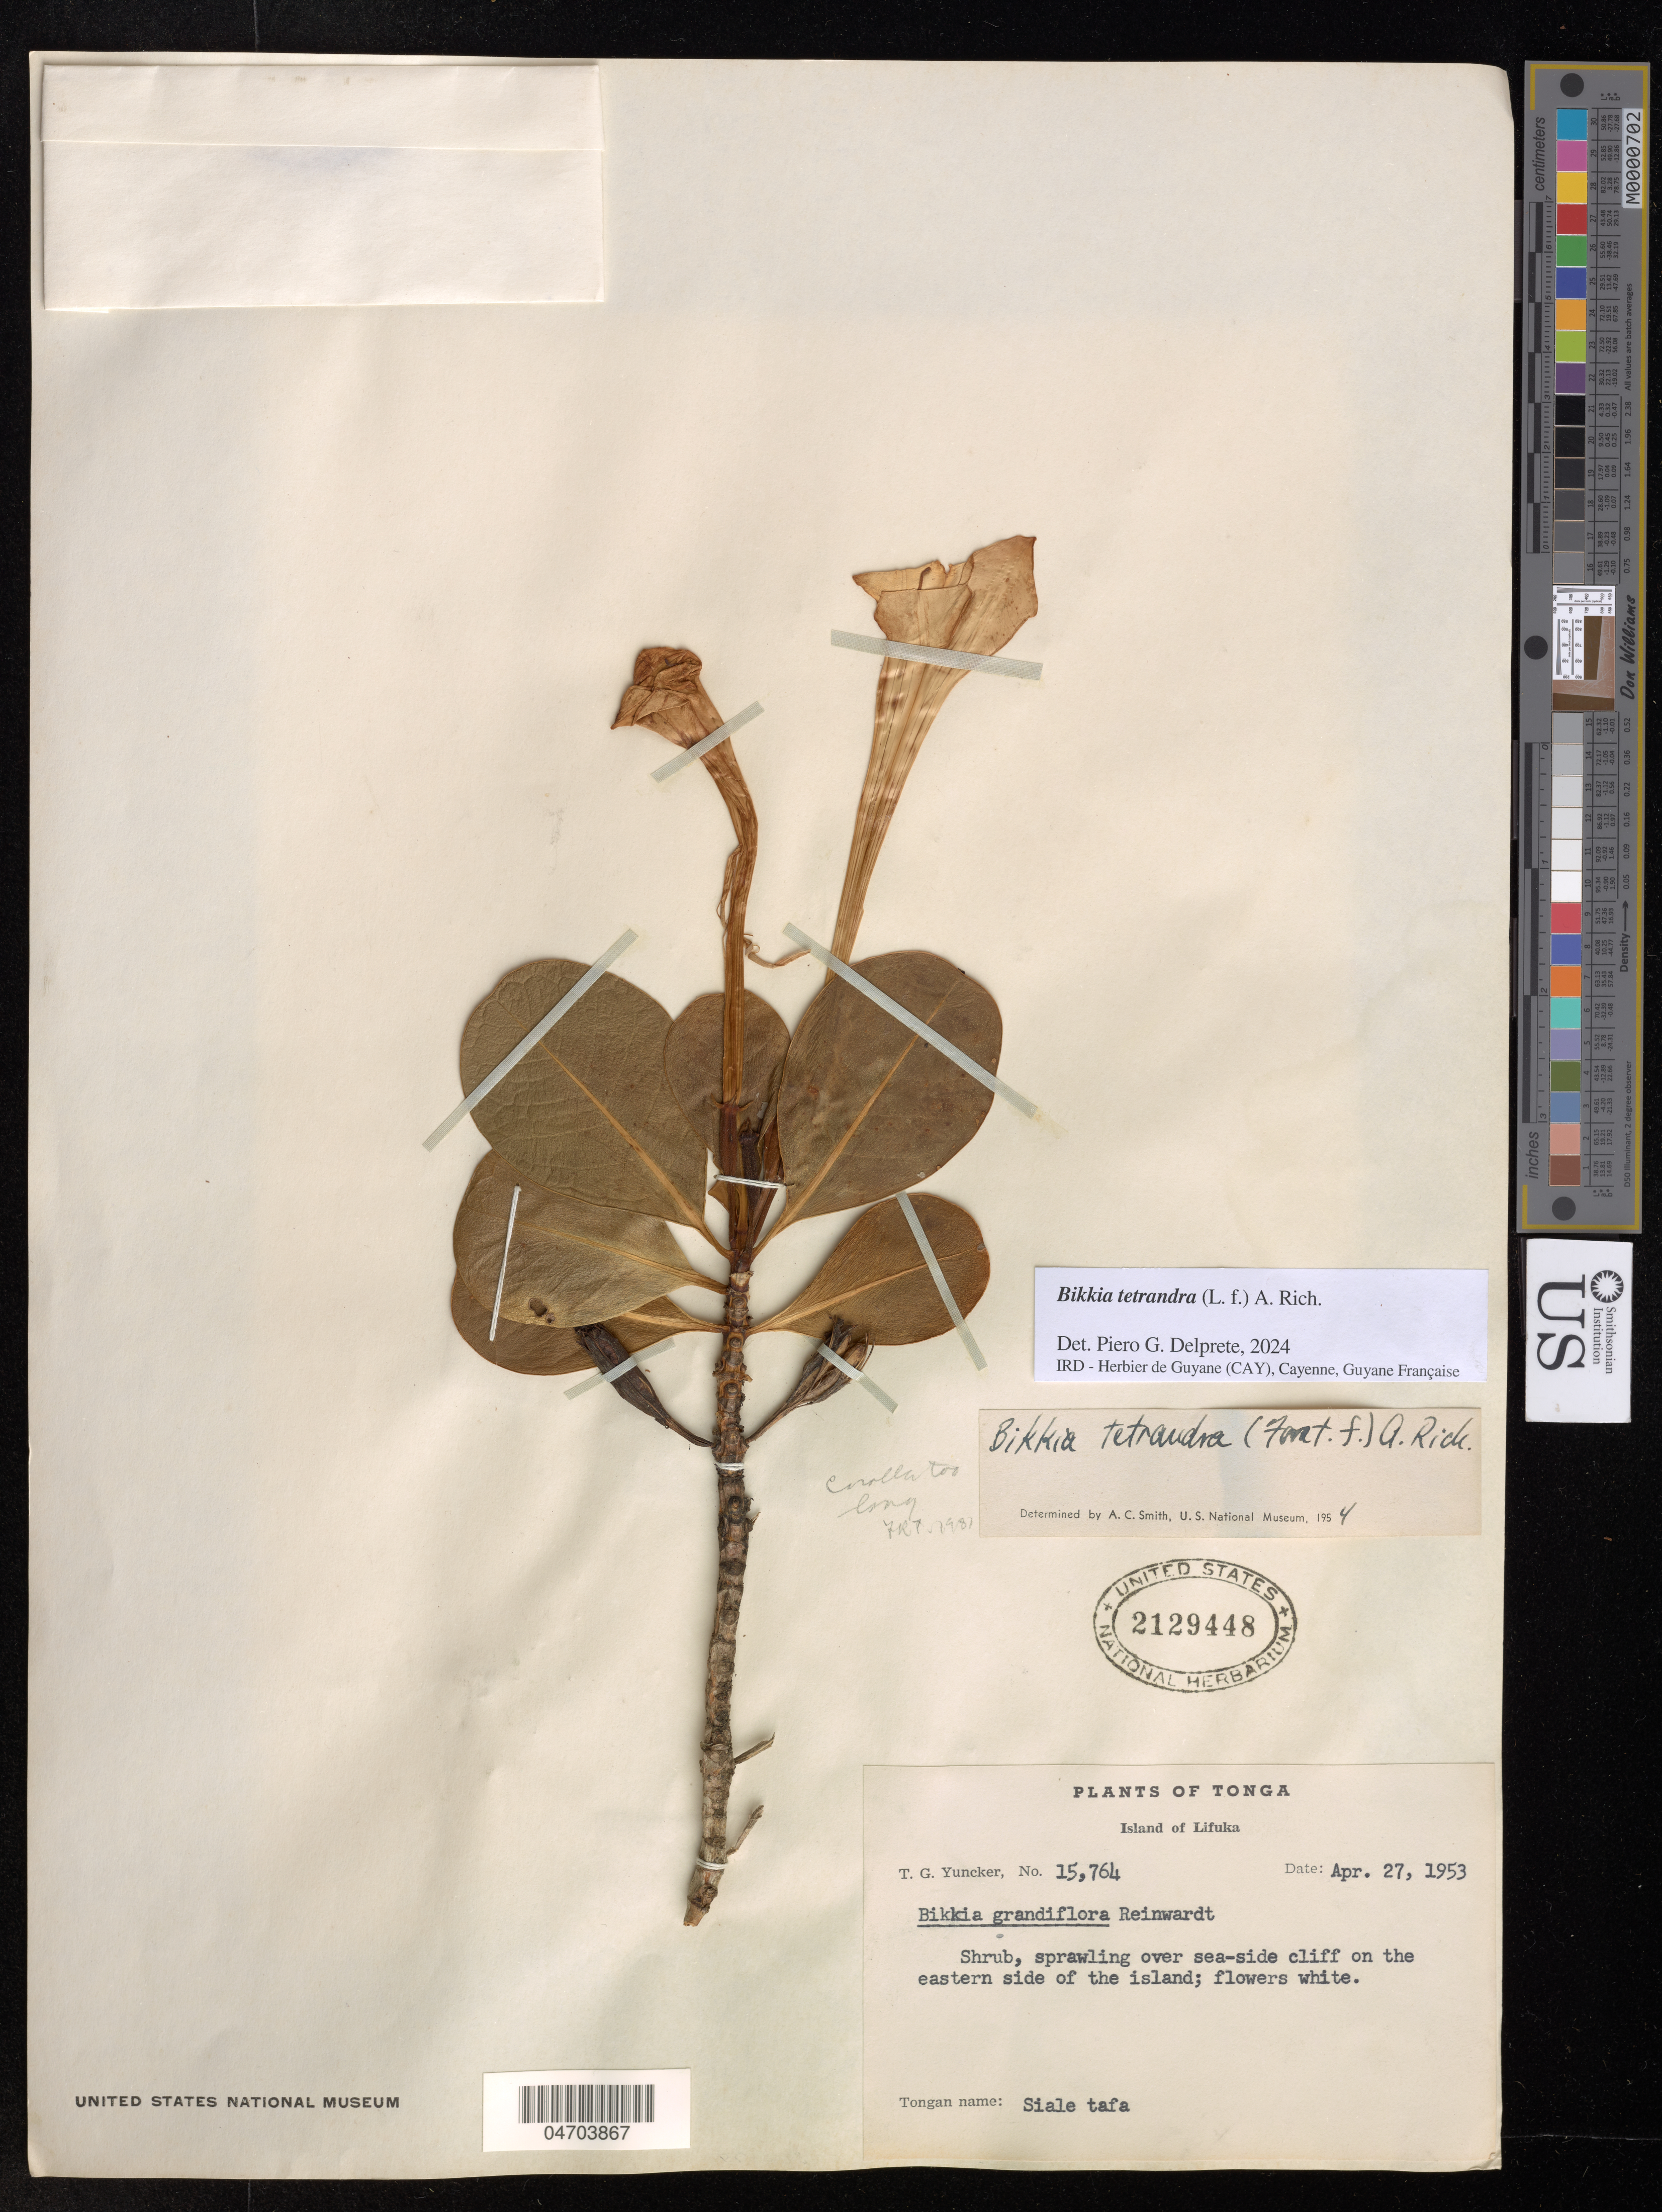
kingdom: Plantae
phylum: Tracheophyta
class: Magnoliopsida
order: Gentianales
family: Rubiaceae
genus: Bikkia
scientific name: Bikkia tetrandra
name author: (L. f.) A. Rich.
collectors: T. Yuncker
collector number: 15764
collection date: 1953-04-27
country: Tonga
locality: Island of Lifuka.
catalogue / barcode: US 2129448